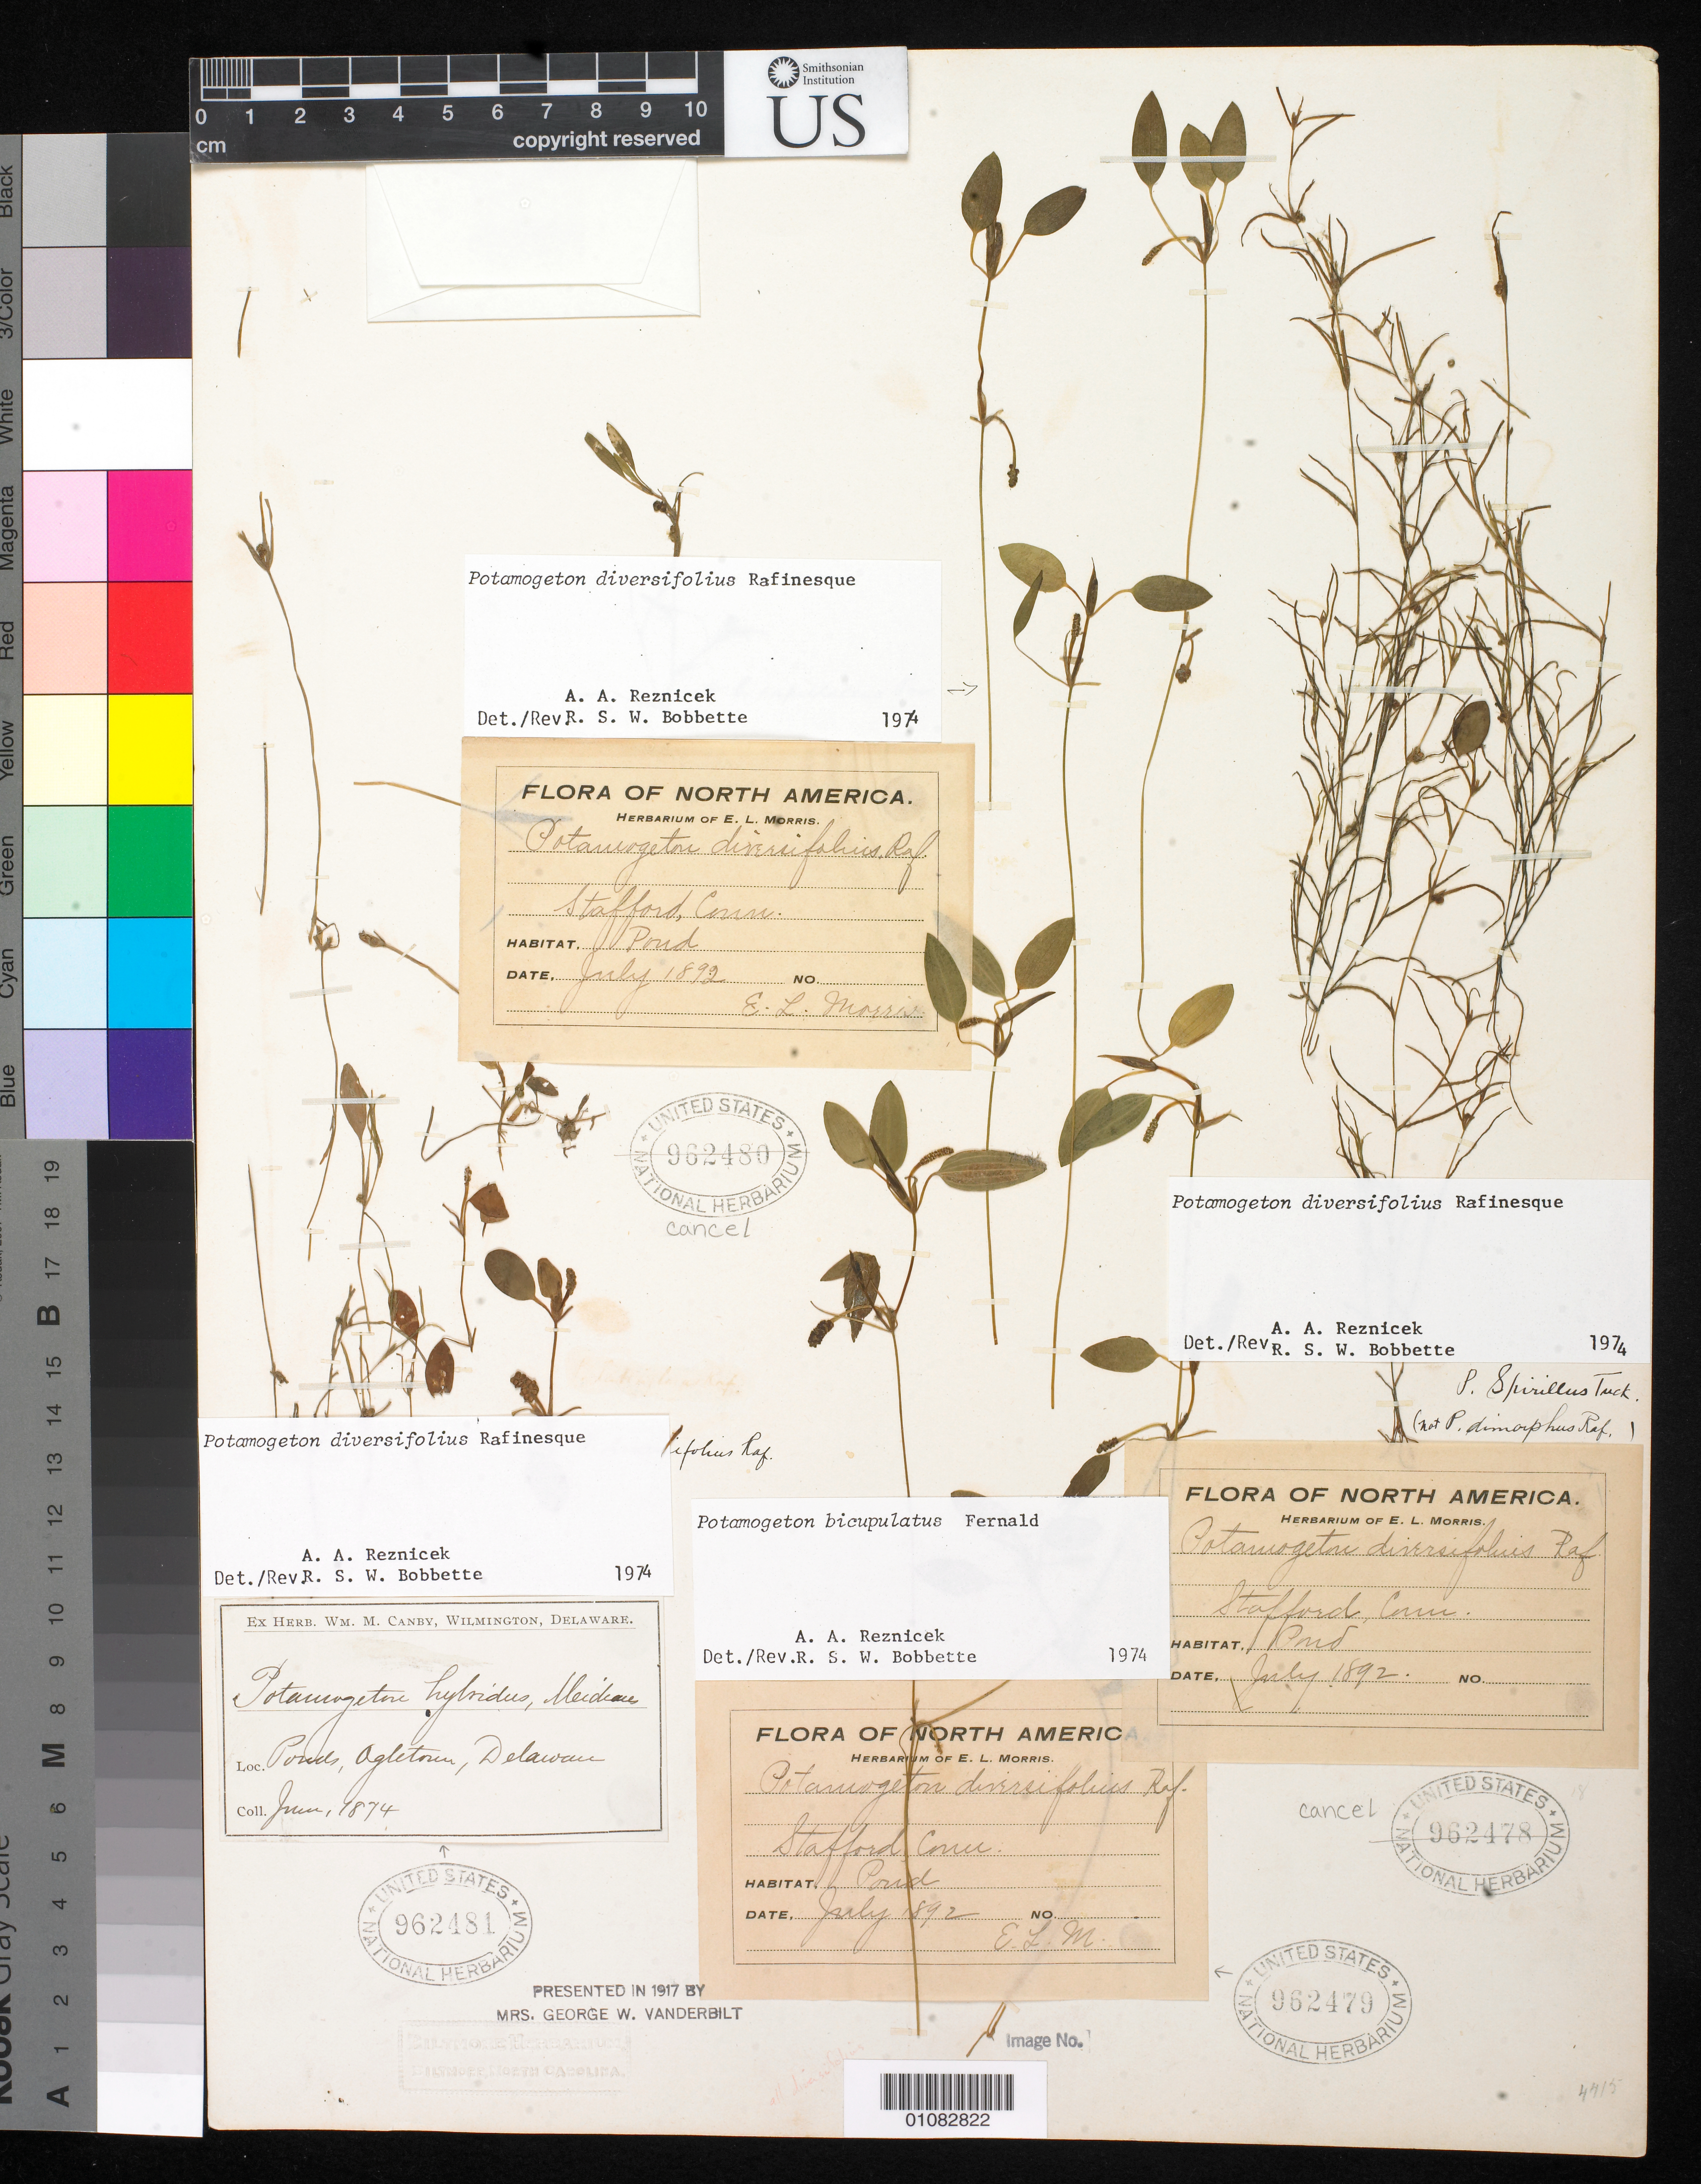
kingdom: Plantae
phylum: Tracheophyta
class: Liliopsida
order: Alismatales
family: Potamogetonaceae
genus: Potamogeton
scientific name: Potamogeton diversifolius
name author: Raf.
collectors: ex herb. W.M. Canby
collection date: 1874-06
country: United States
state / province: Delaware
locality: Ogletown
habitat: Ponds.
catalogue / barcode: US 962481-2